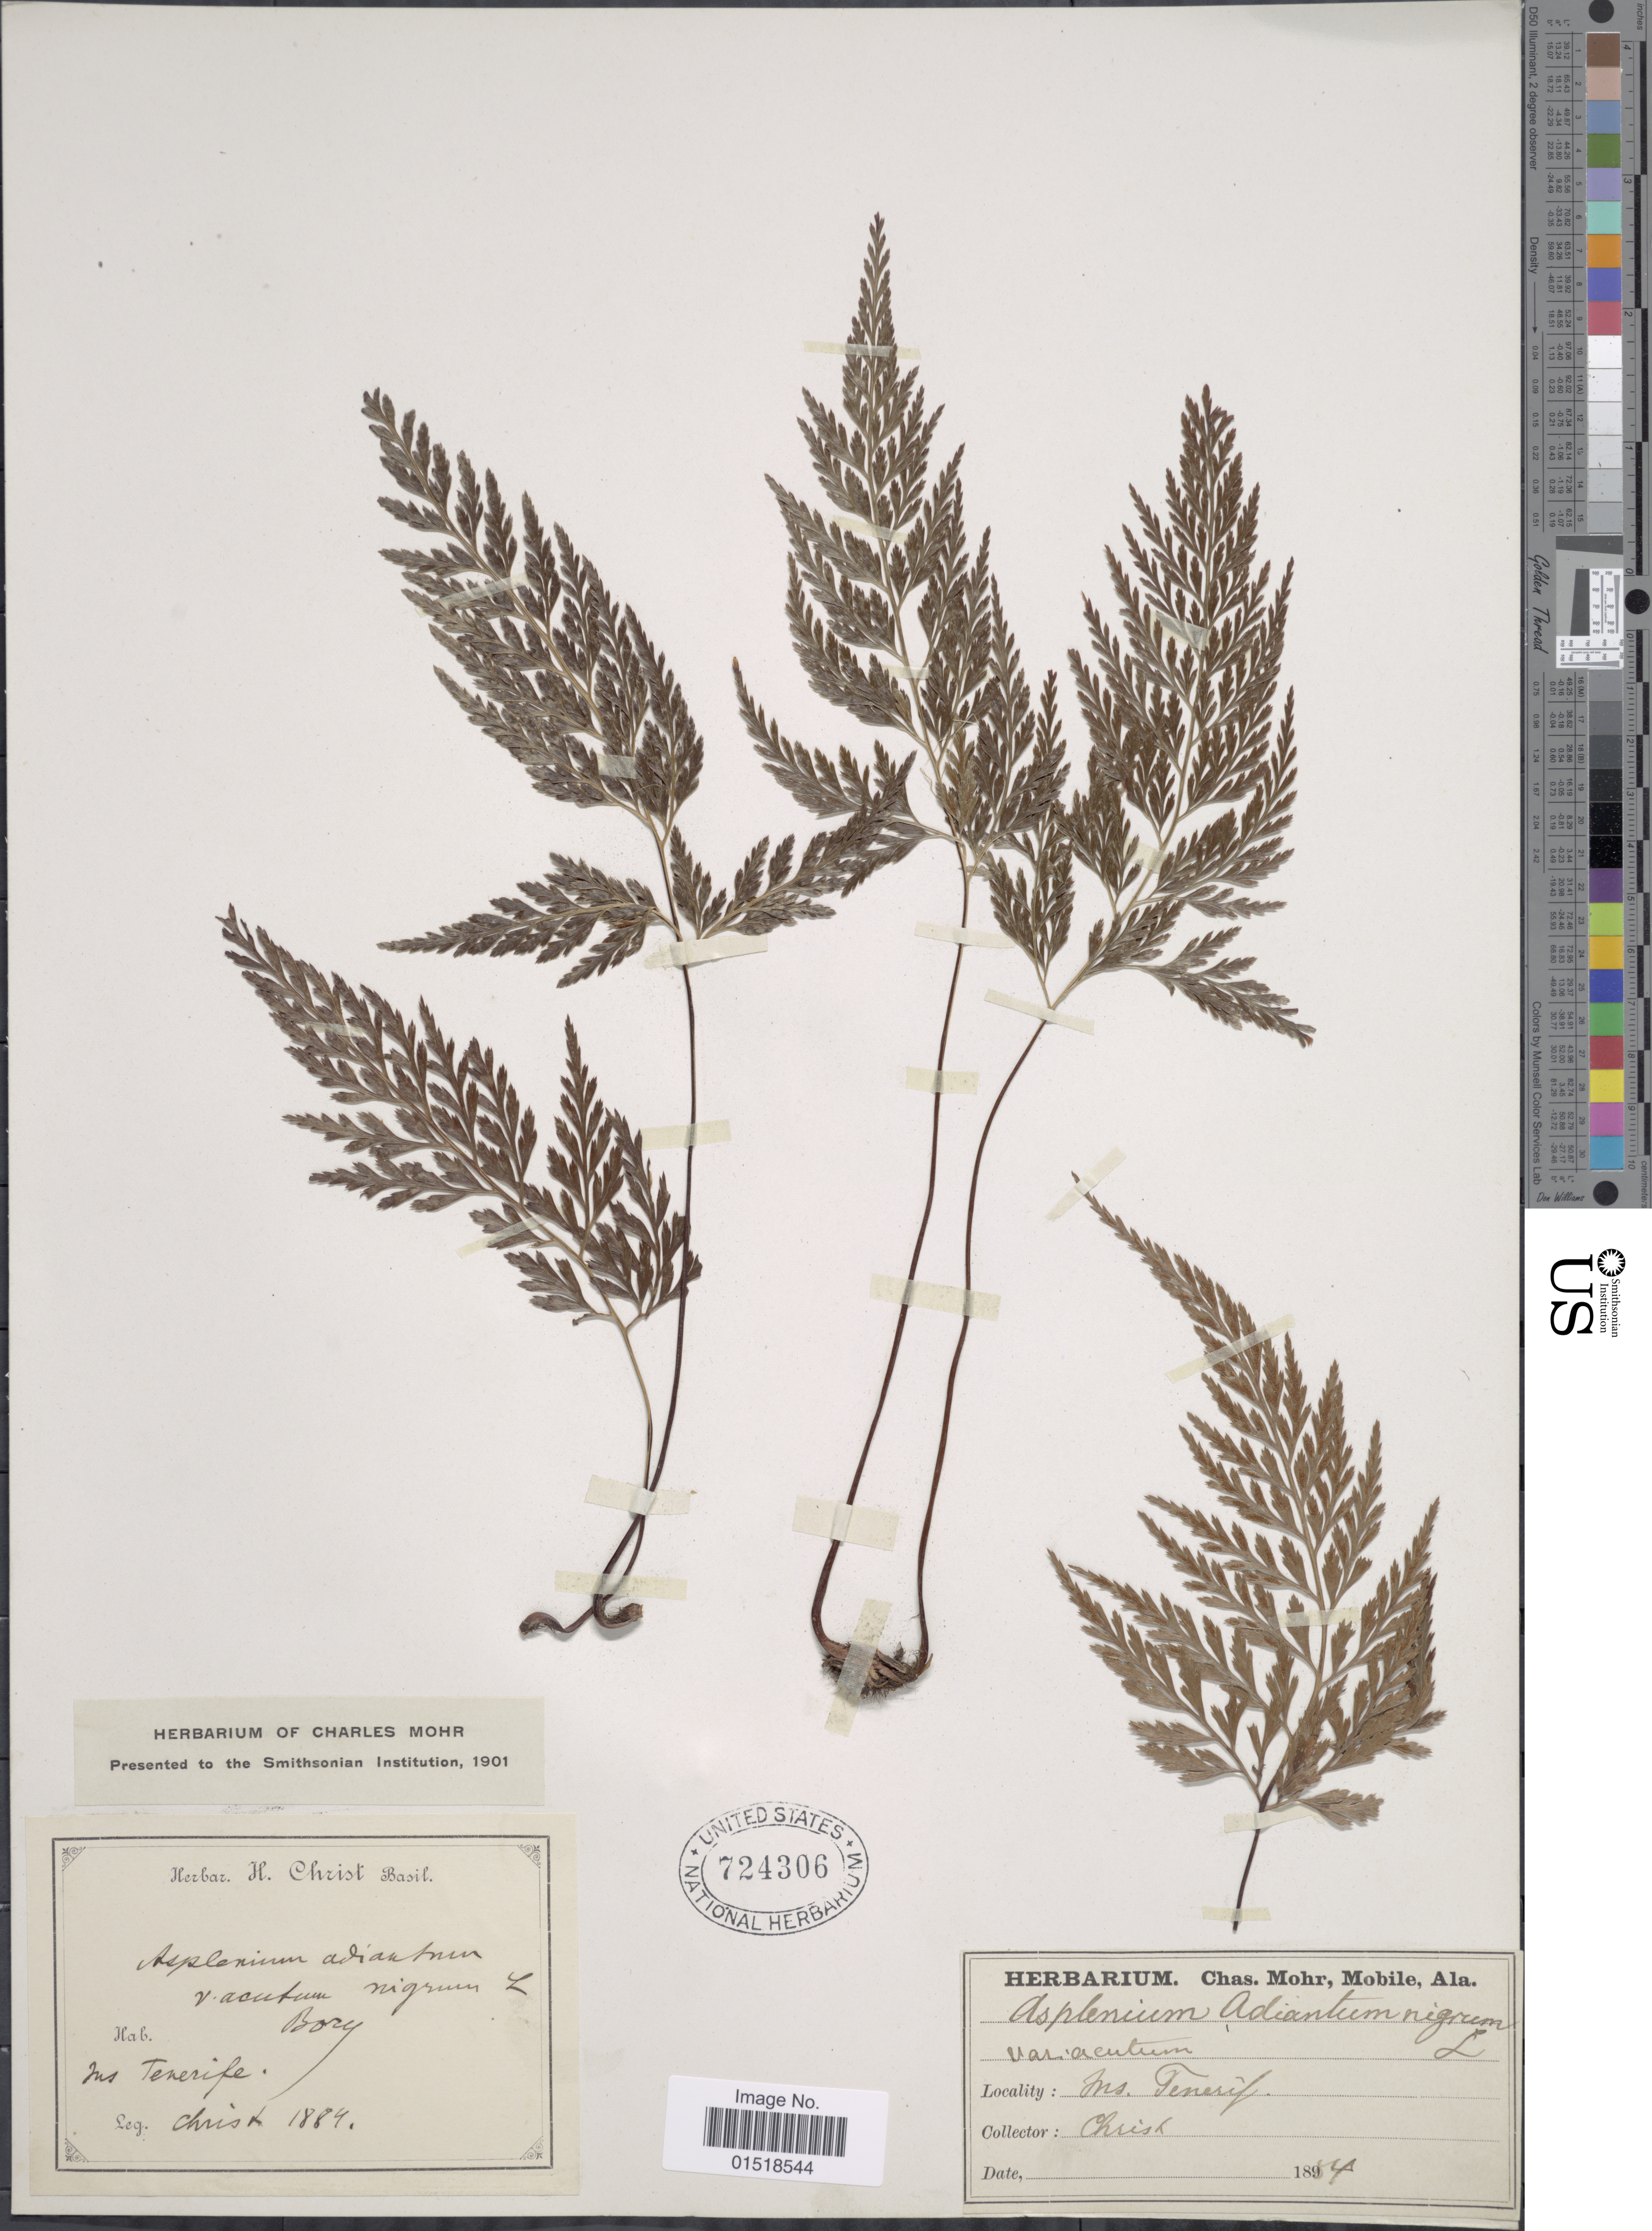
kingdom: Plantae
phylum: Tracheophyta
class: Polypodiopsida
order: Polypodiales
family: Aspleniaceae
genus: Asplenium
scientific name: Asplenium adiantum-nigrum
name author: L.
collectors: Christ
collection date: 1884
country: Spain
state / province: Canarias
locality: Ins. Tenerife.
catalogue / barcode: US 724306